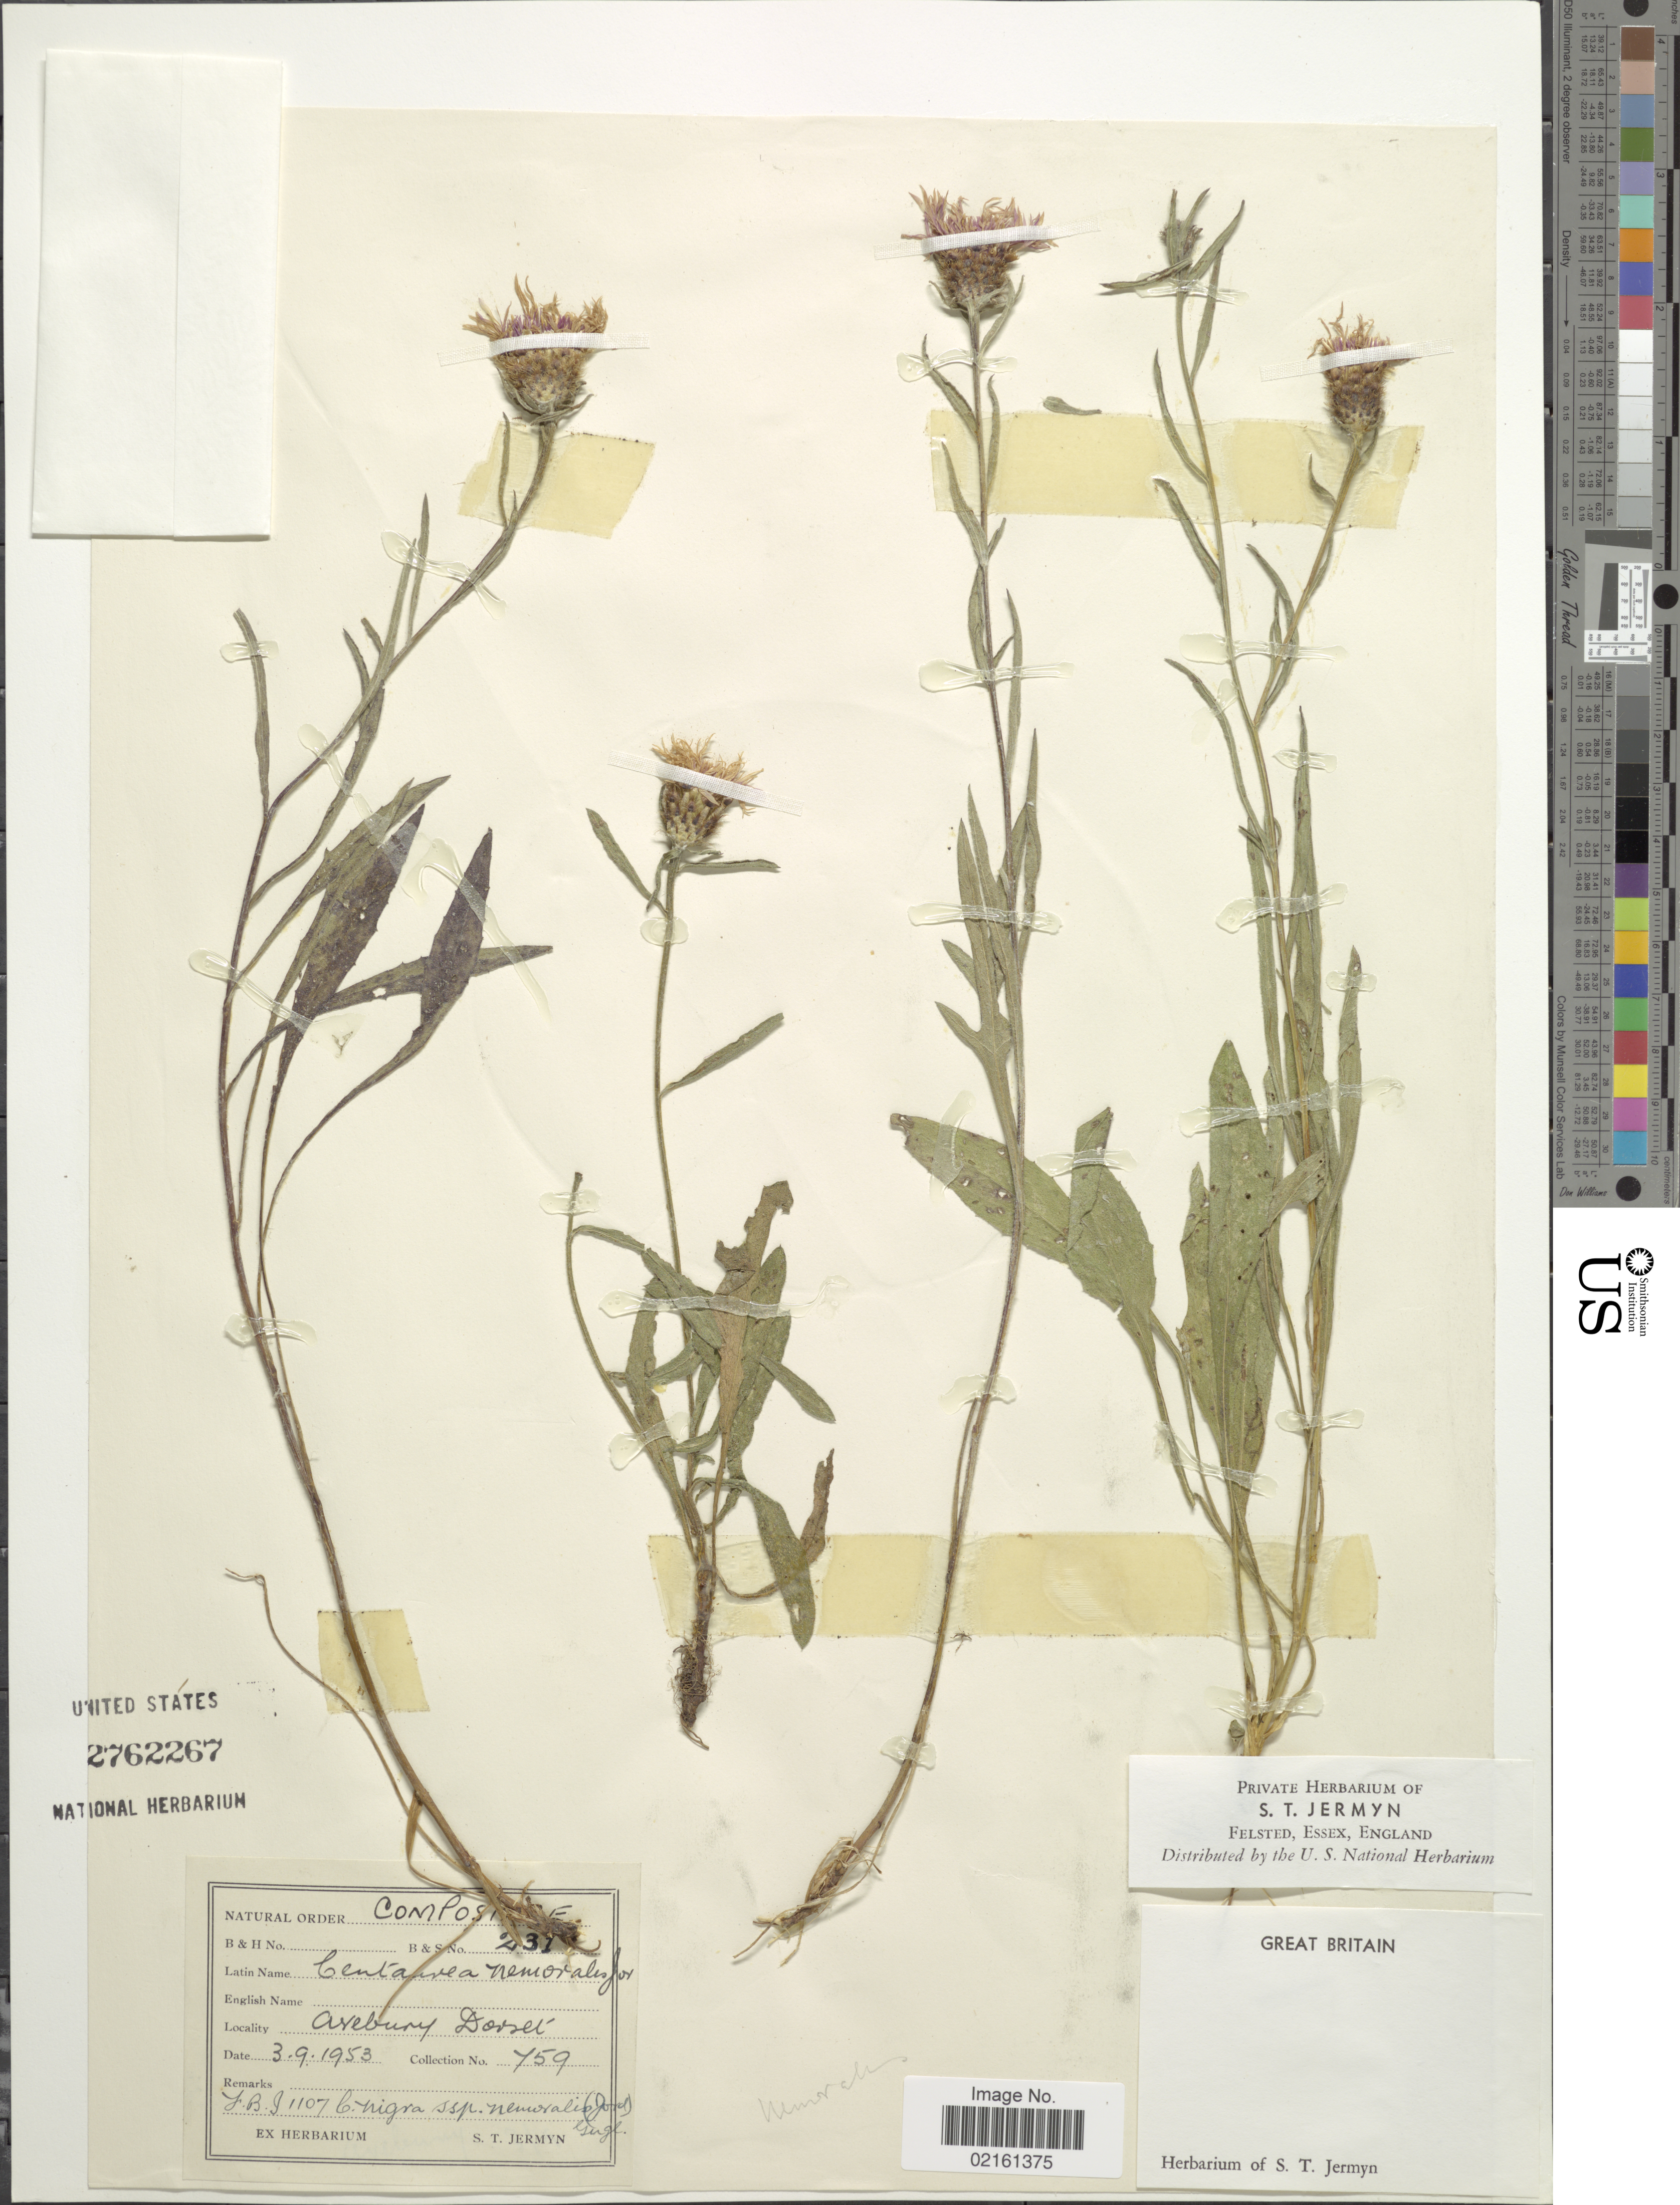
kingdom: Plantae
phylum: Tracheophyta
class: Magnoliopsida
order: Asterales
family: Asteraceae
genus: Centaurea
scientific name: Centaurea nigra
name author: L.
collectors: ex herb. S. T. Jermyn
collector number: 759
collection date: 1953-09-03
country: United Kingdom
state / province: England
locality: Great Britain, Avebury, Dorset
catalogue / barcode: US 2762267